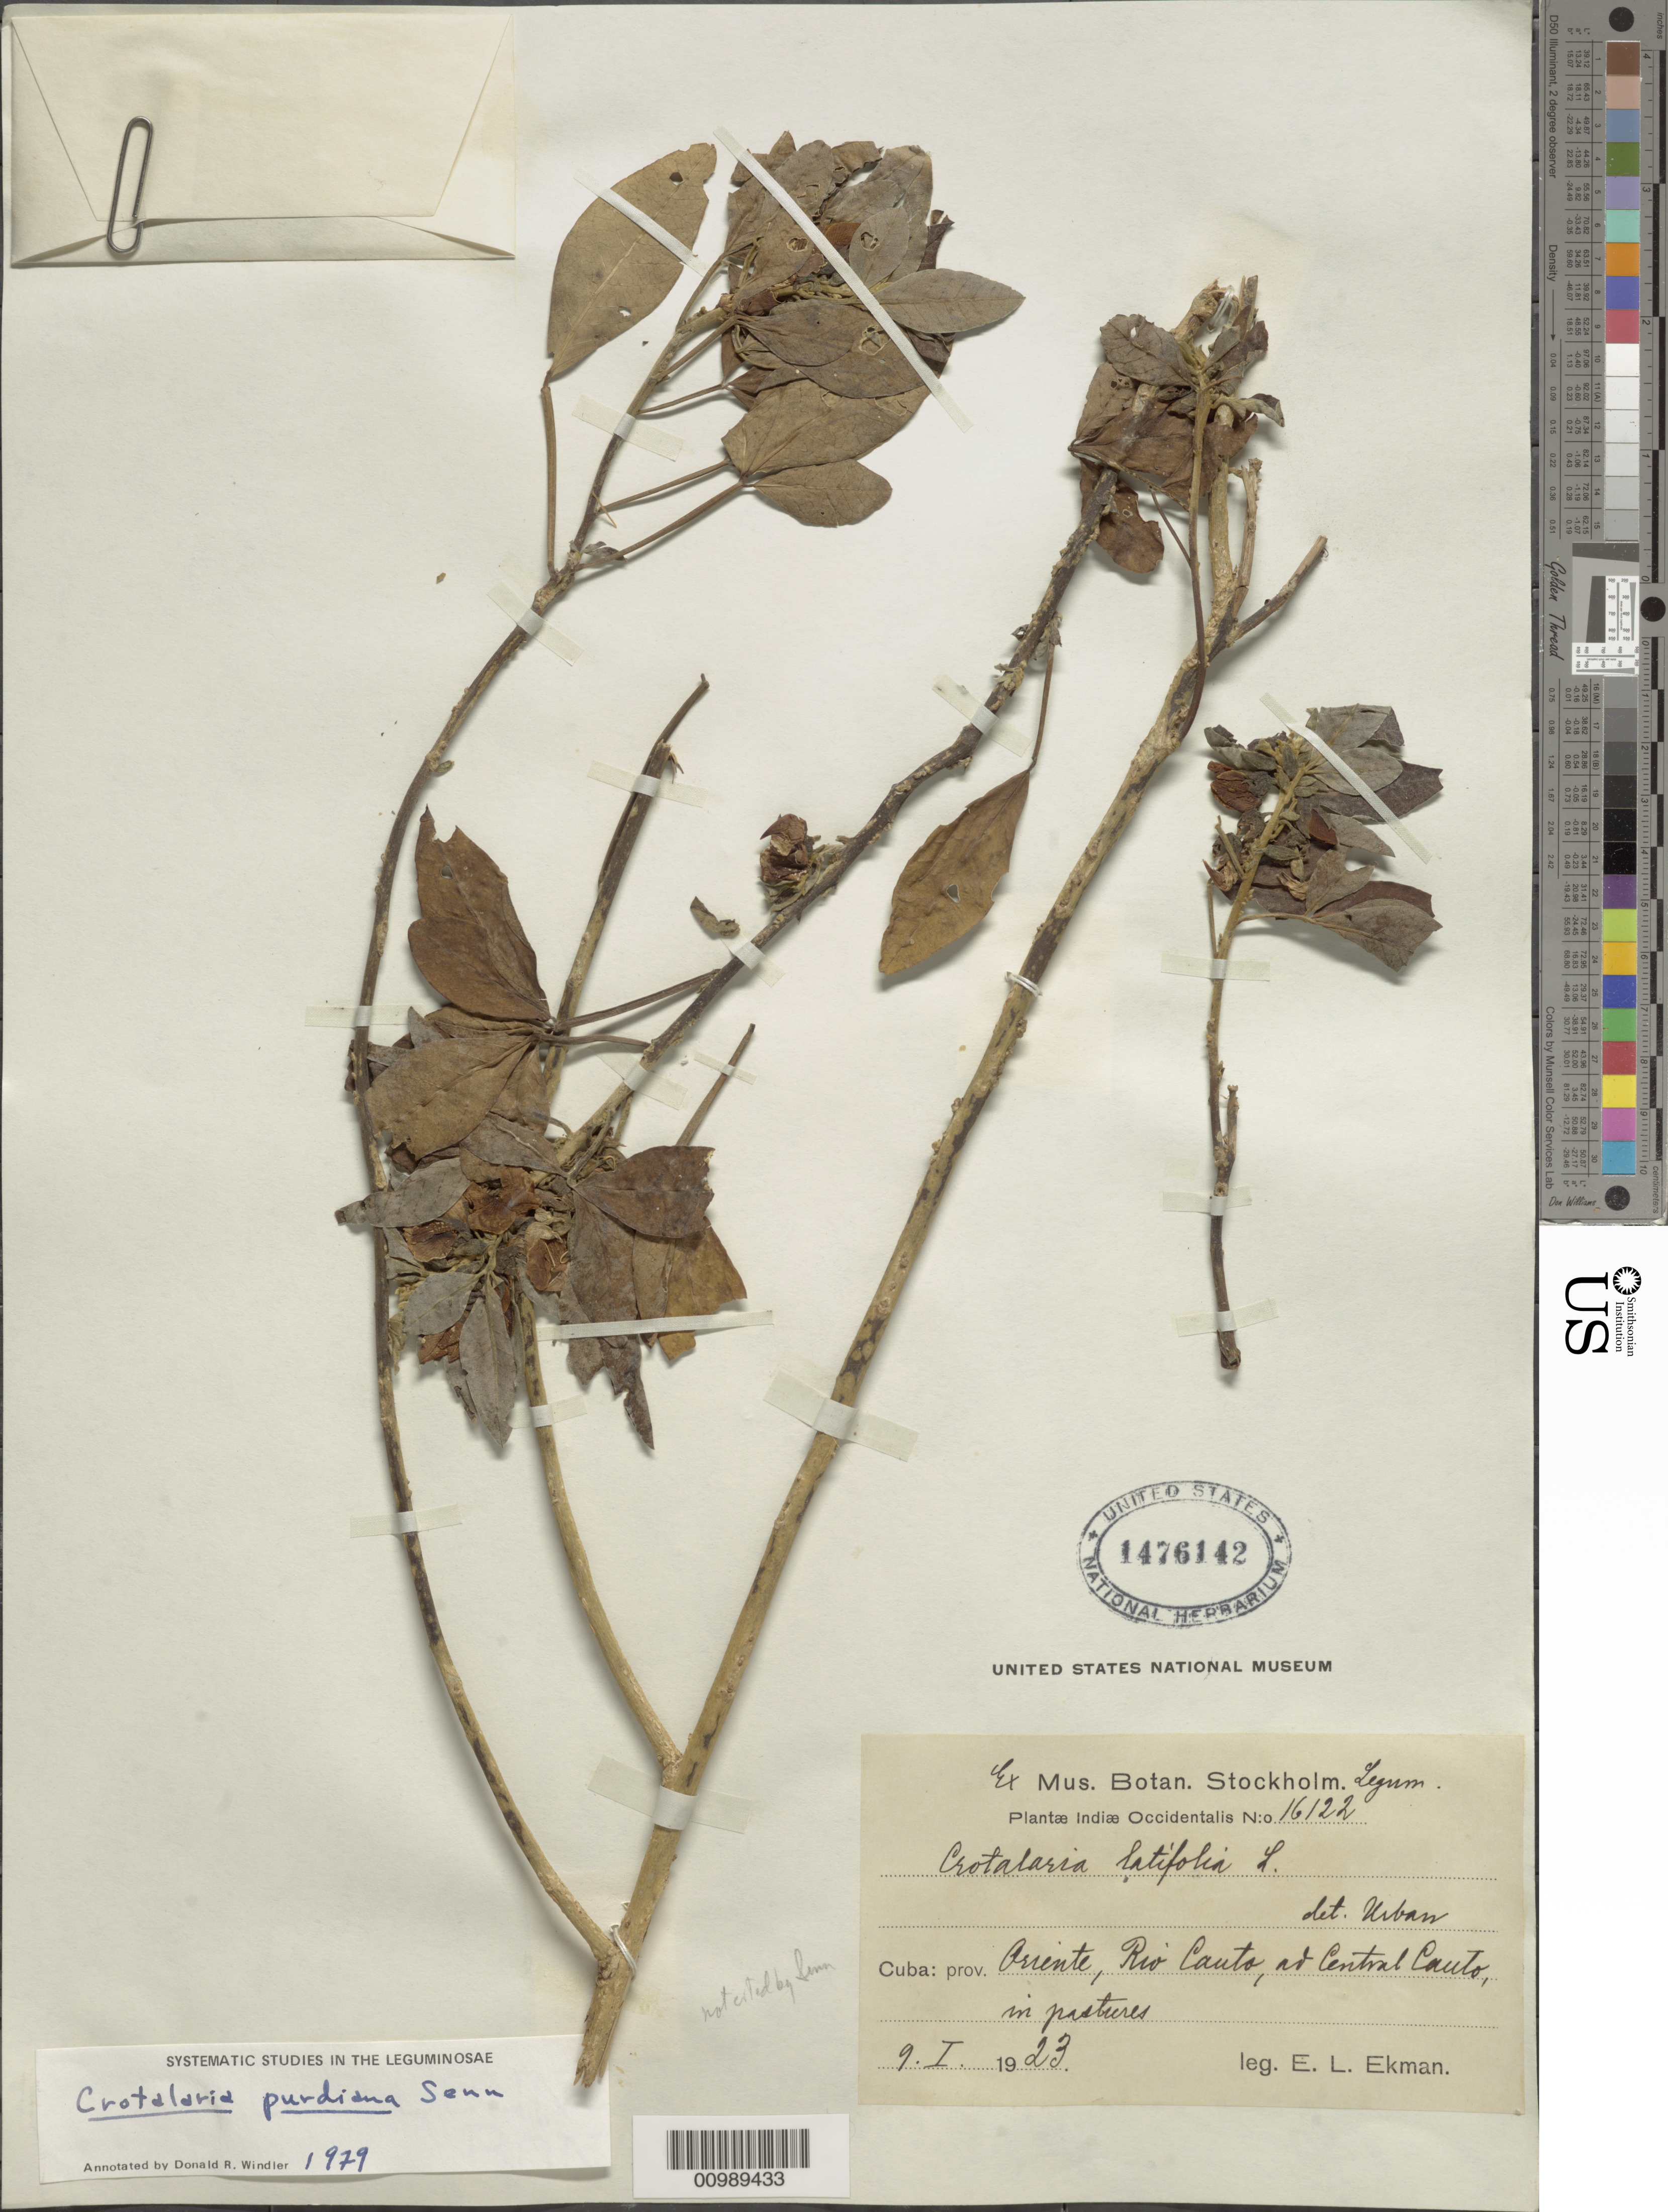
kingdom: Plantae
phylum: Tracheophyta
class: Magnoliopsida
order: Fabales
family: Fabaceae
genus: Crotalaria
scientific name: Crotalaria purdiana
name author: H. Senn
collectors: E. L. Ekman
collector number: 16122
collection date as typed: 09 Jan 1923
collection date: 1923-01-09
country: Cuba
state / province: Oriente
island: Cuba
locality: Rio Cauto, at Central Cauto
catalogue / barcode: US 1476142